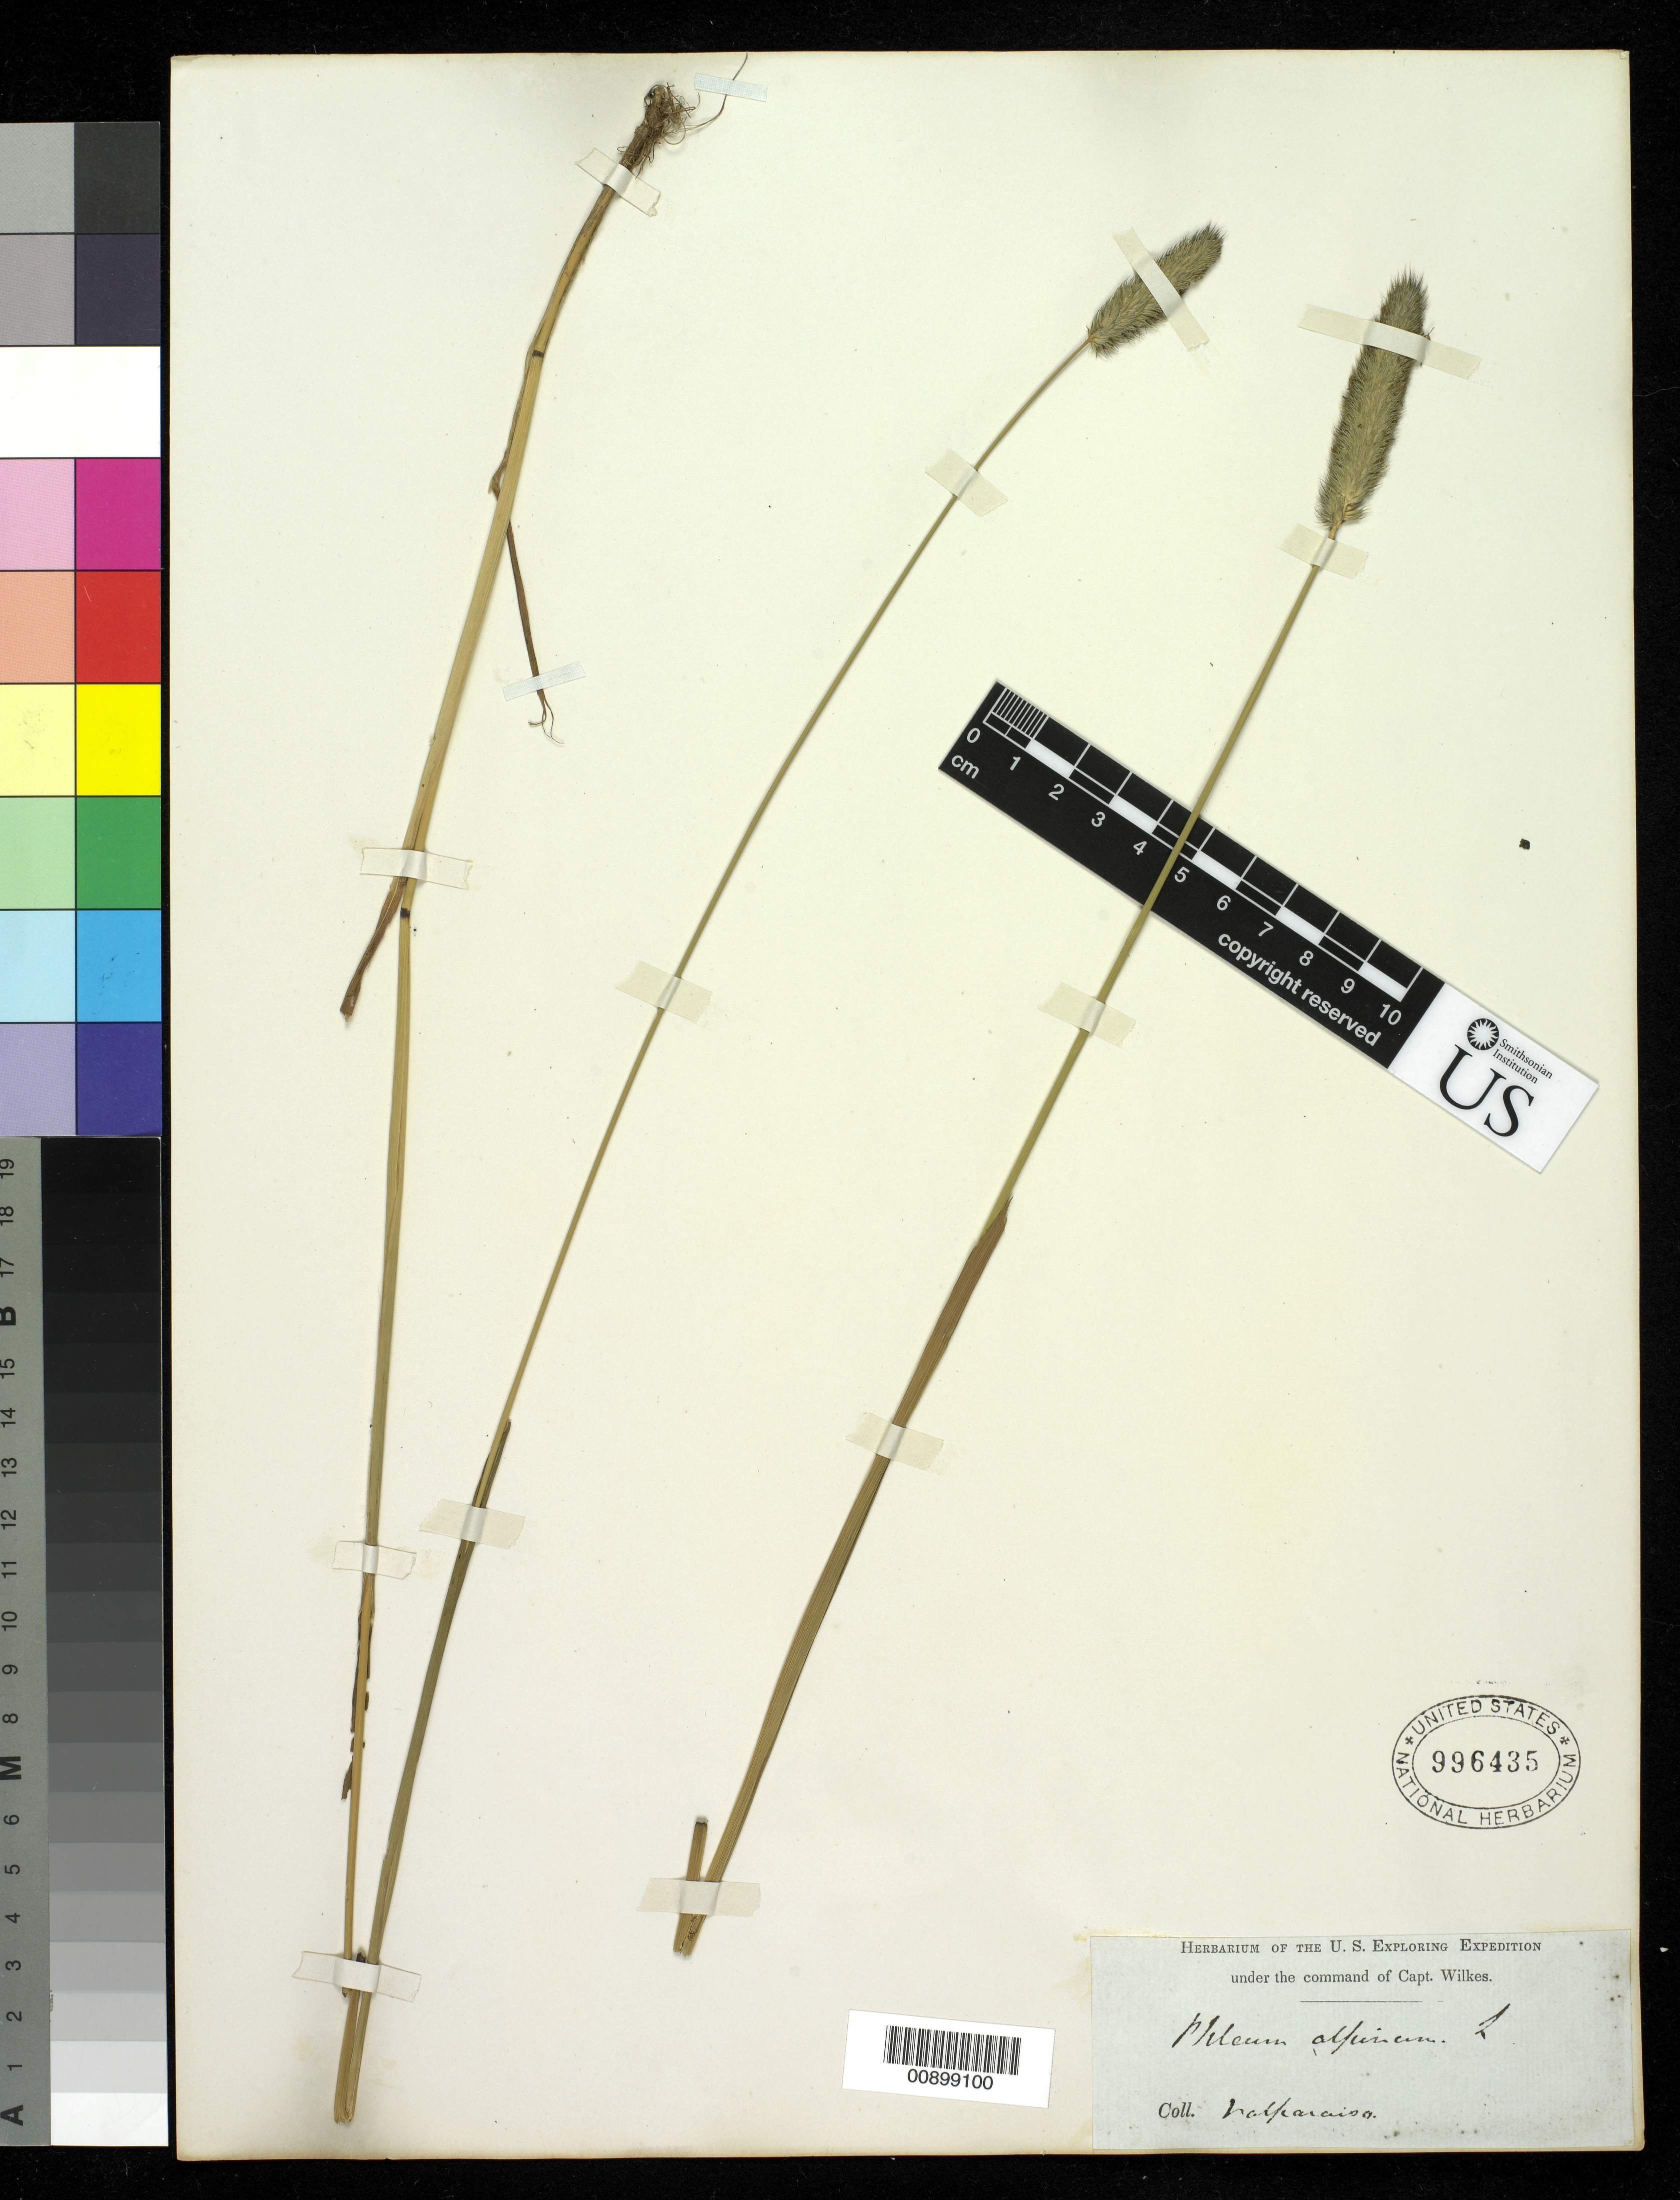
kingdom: Plantae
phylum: Tracheophyta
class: Liliopsida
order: Poales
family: Poaceae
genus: Phleum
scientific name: Phleum alpinum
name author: L.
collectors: Wilkes Explor. Exped.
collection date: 1838/1842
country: Chile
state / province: Valparaíso (V)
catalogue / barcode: US 996435